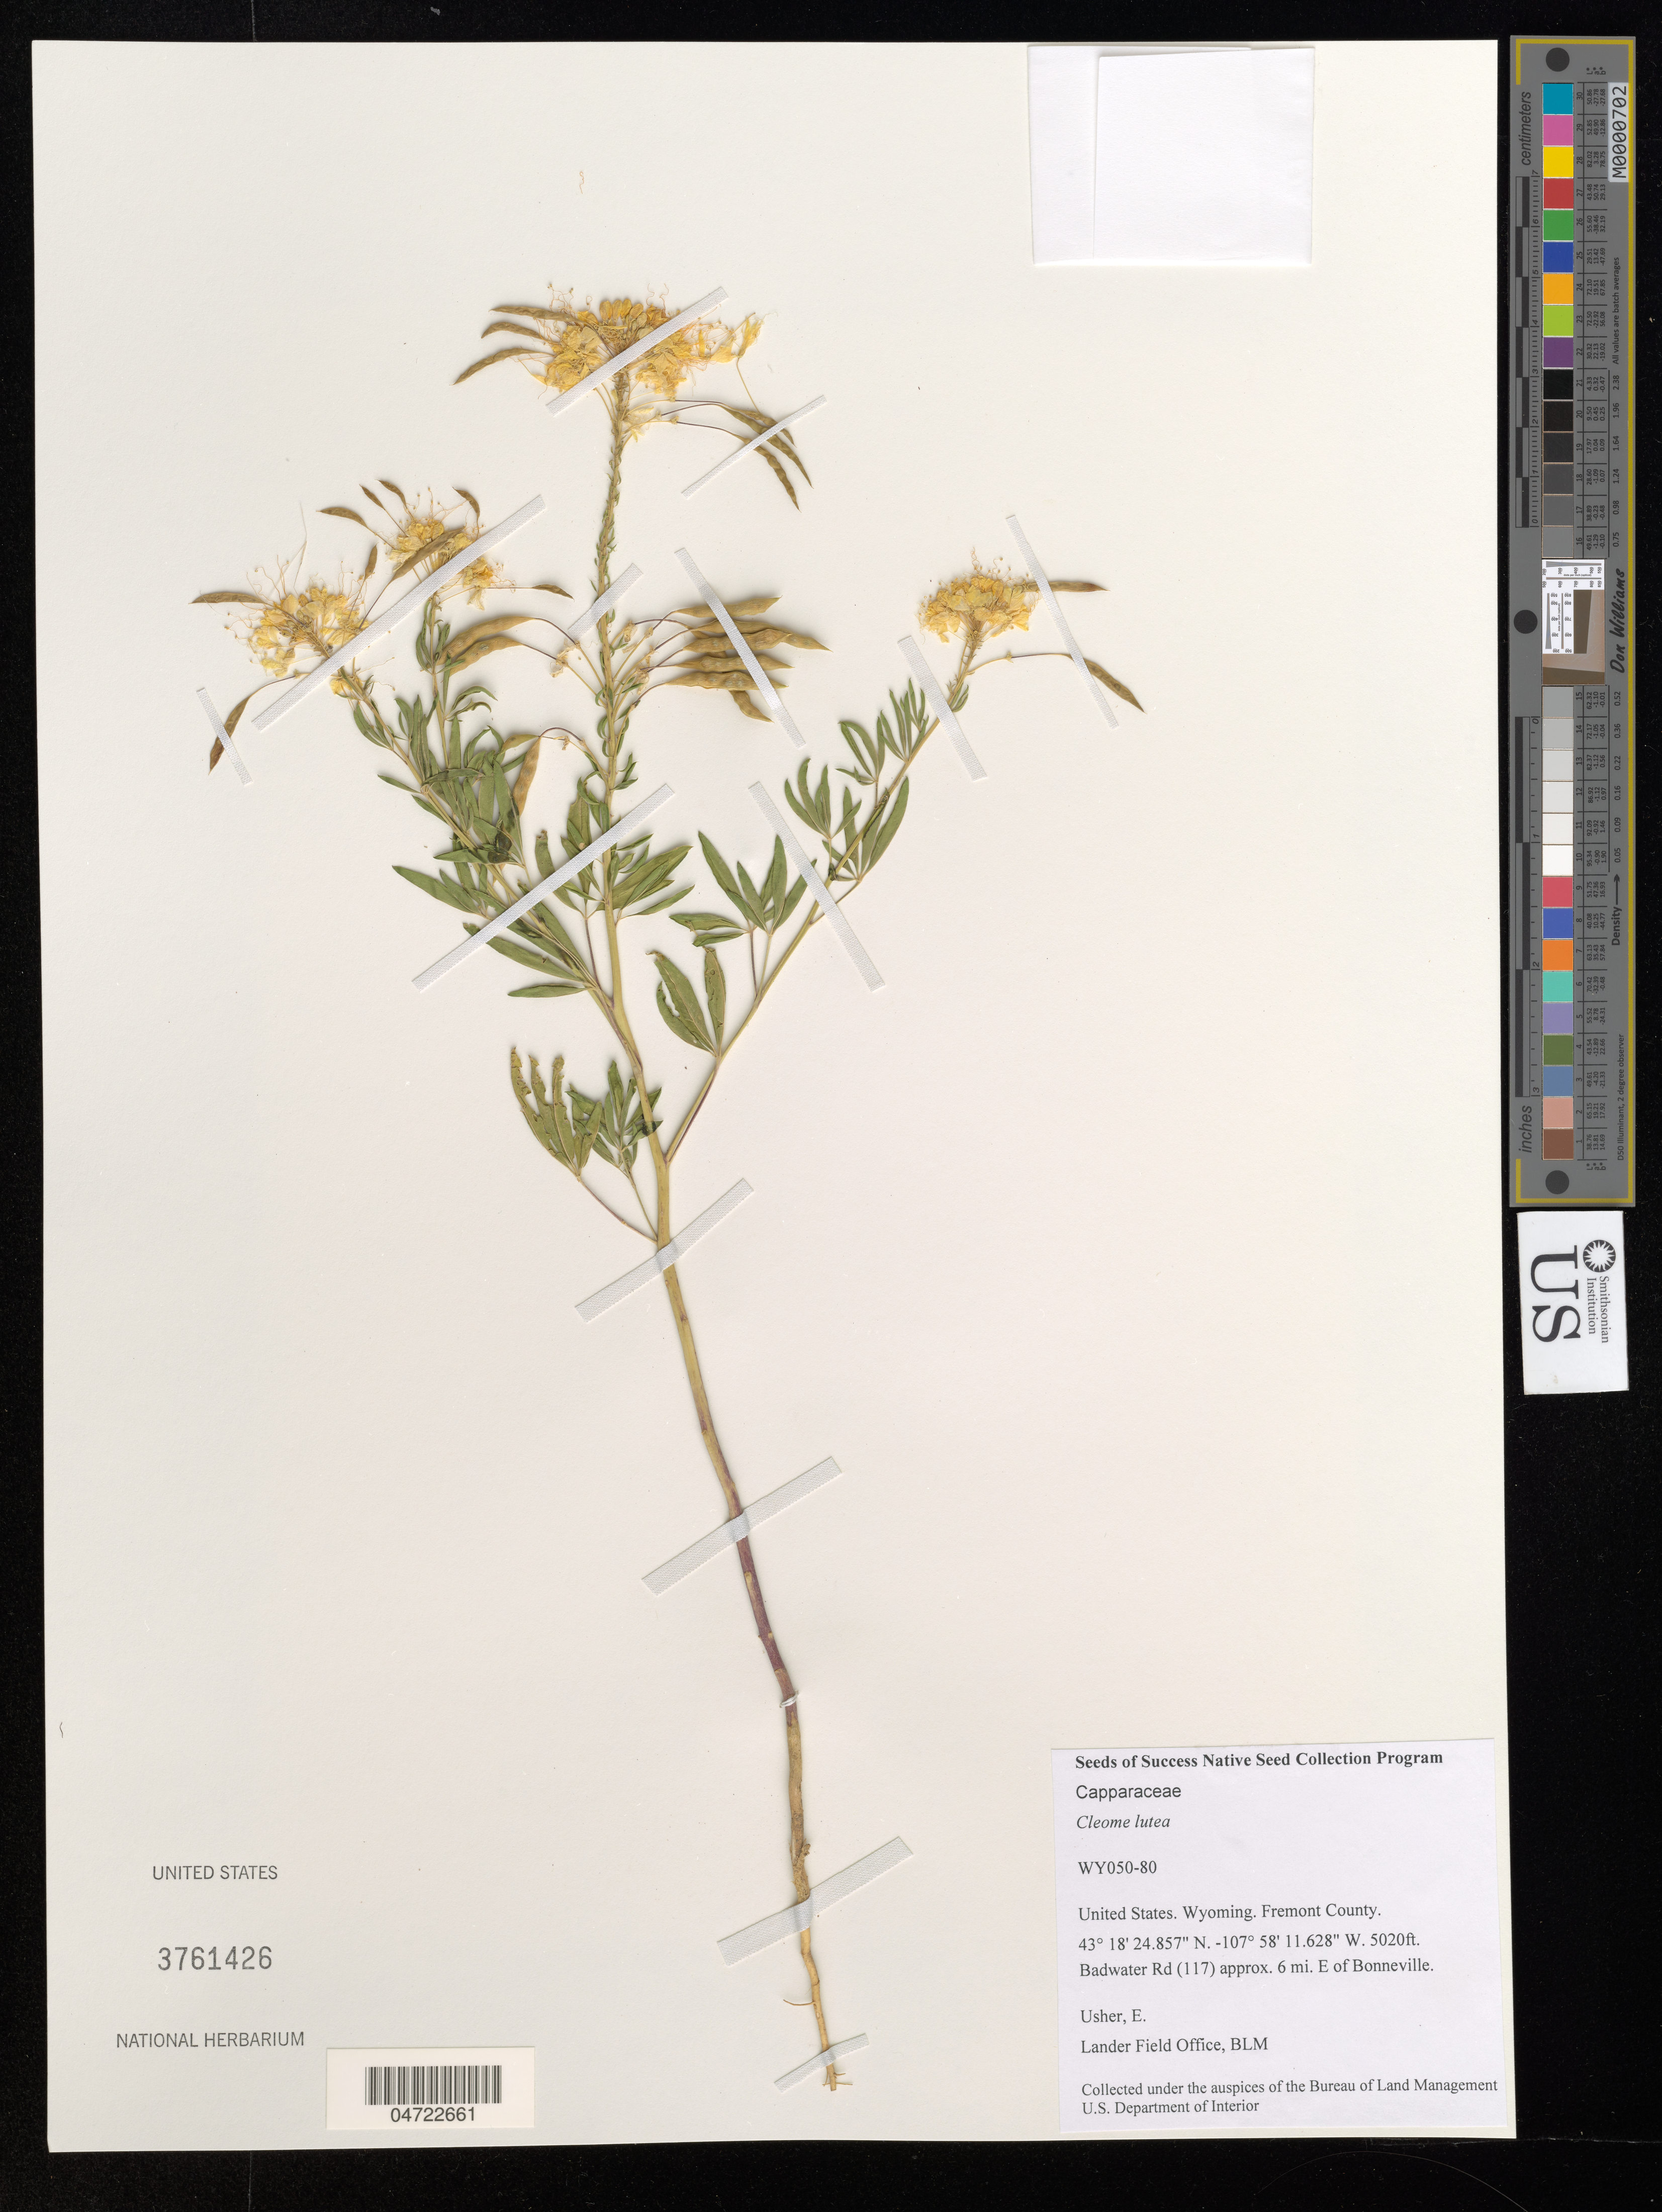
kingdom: Plantae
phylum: Tracheophyta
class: Magnoliopsida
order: Brassicales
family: Cleomaceae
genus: Cleomella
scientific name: Cleomella lutea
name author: (Hook.) Roalson & J.C. Hall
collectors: E. Usher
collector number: WY050-80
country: United States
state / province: Wyoming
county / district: Fremont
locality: Fremont County. Baldwater Rd (117) approx. 6 mi. E of Bonneville.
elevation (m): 1530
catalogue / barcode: US 3761426